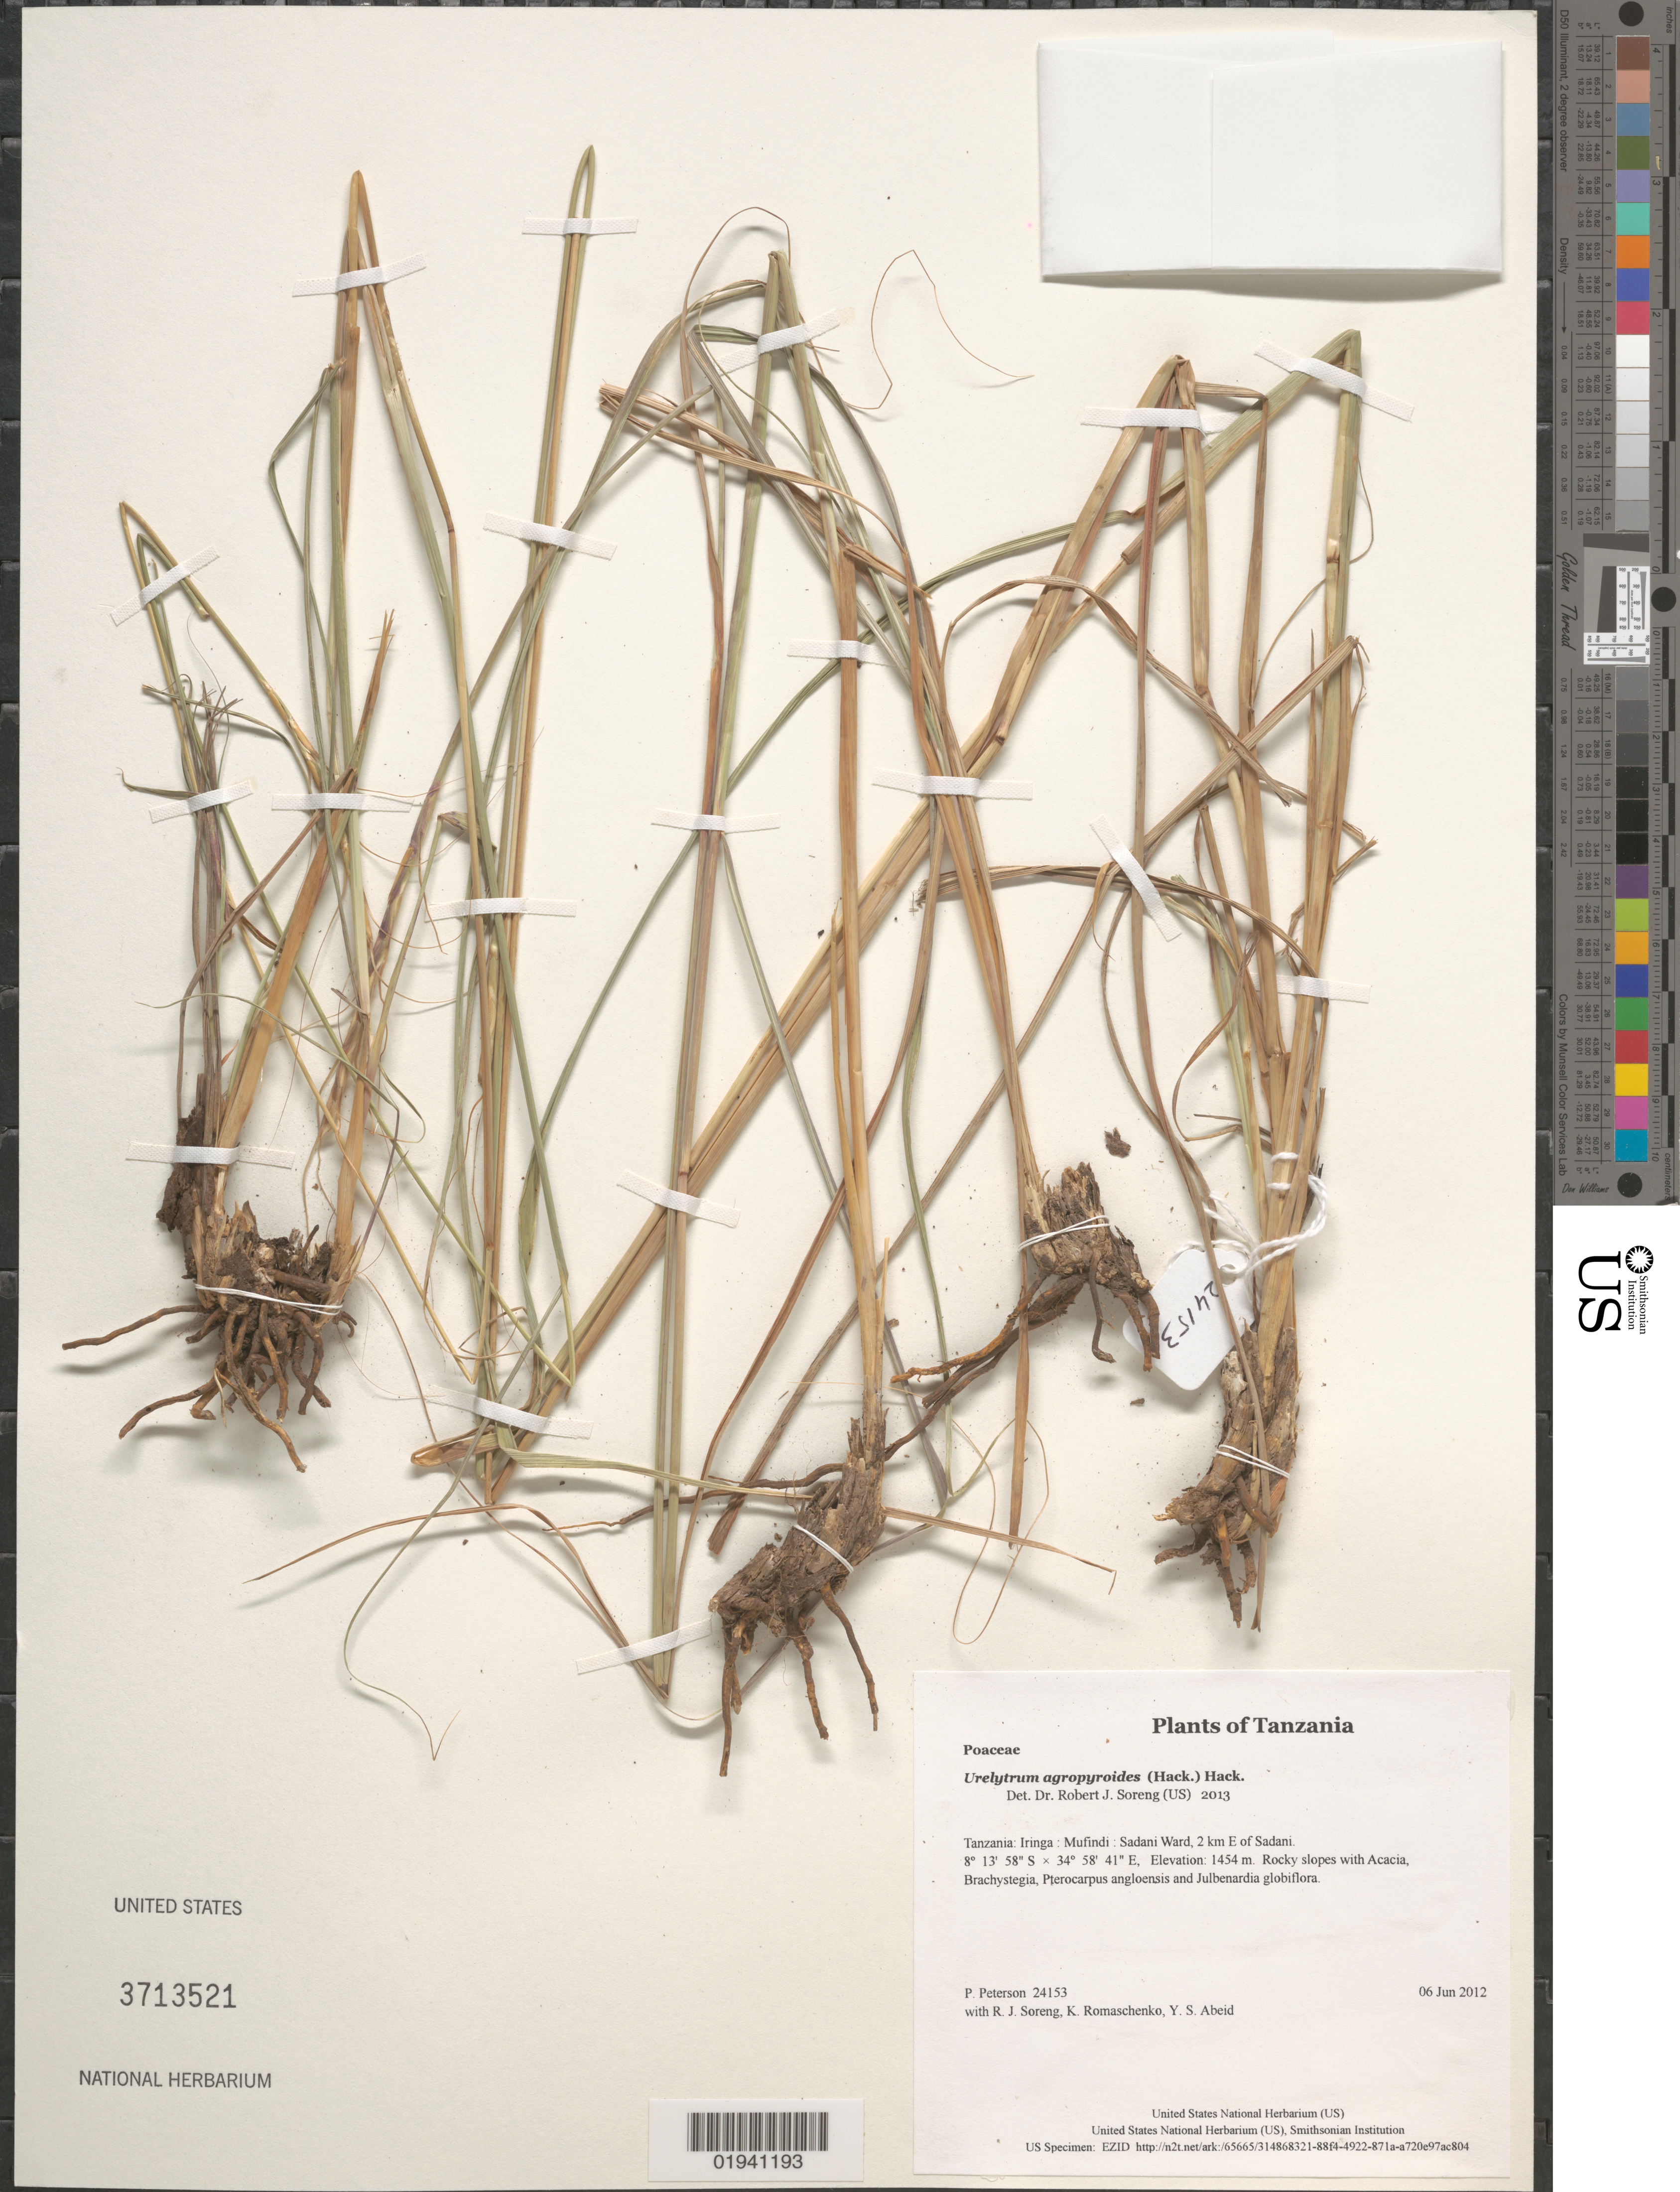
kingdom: Plantae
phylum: Tracheophyta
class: Liliopsida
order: Poales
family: Poaceae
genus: Urelytrum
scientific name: Urelytrum agropyroides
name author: (Hack.) Hack.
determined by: Soreng, Robert J., Research Associate (BOT), Smithsonian Institution - National Museum of Natural History (UNITED STATES)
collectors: P. M. Peterson, R. J. Soreng, K. Romaschenko & Y. Abeid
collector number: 24153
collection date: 2012-06-06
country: Tanzania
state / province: Iringa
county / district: Mufindi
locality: Sadani Ward, 2 km E of Sadani.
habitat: Rocky slopes with Acacia, Brachystegia, Pterocarpus angloensis and Julbenardia globiflora.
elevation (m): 1454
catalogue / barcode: US 3713521